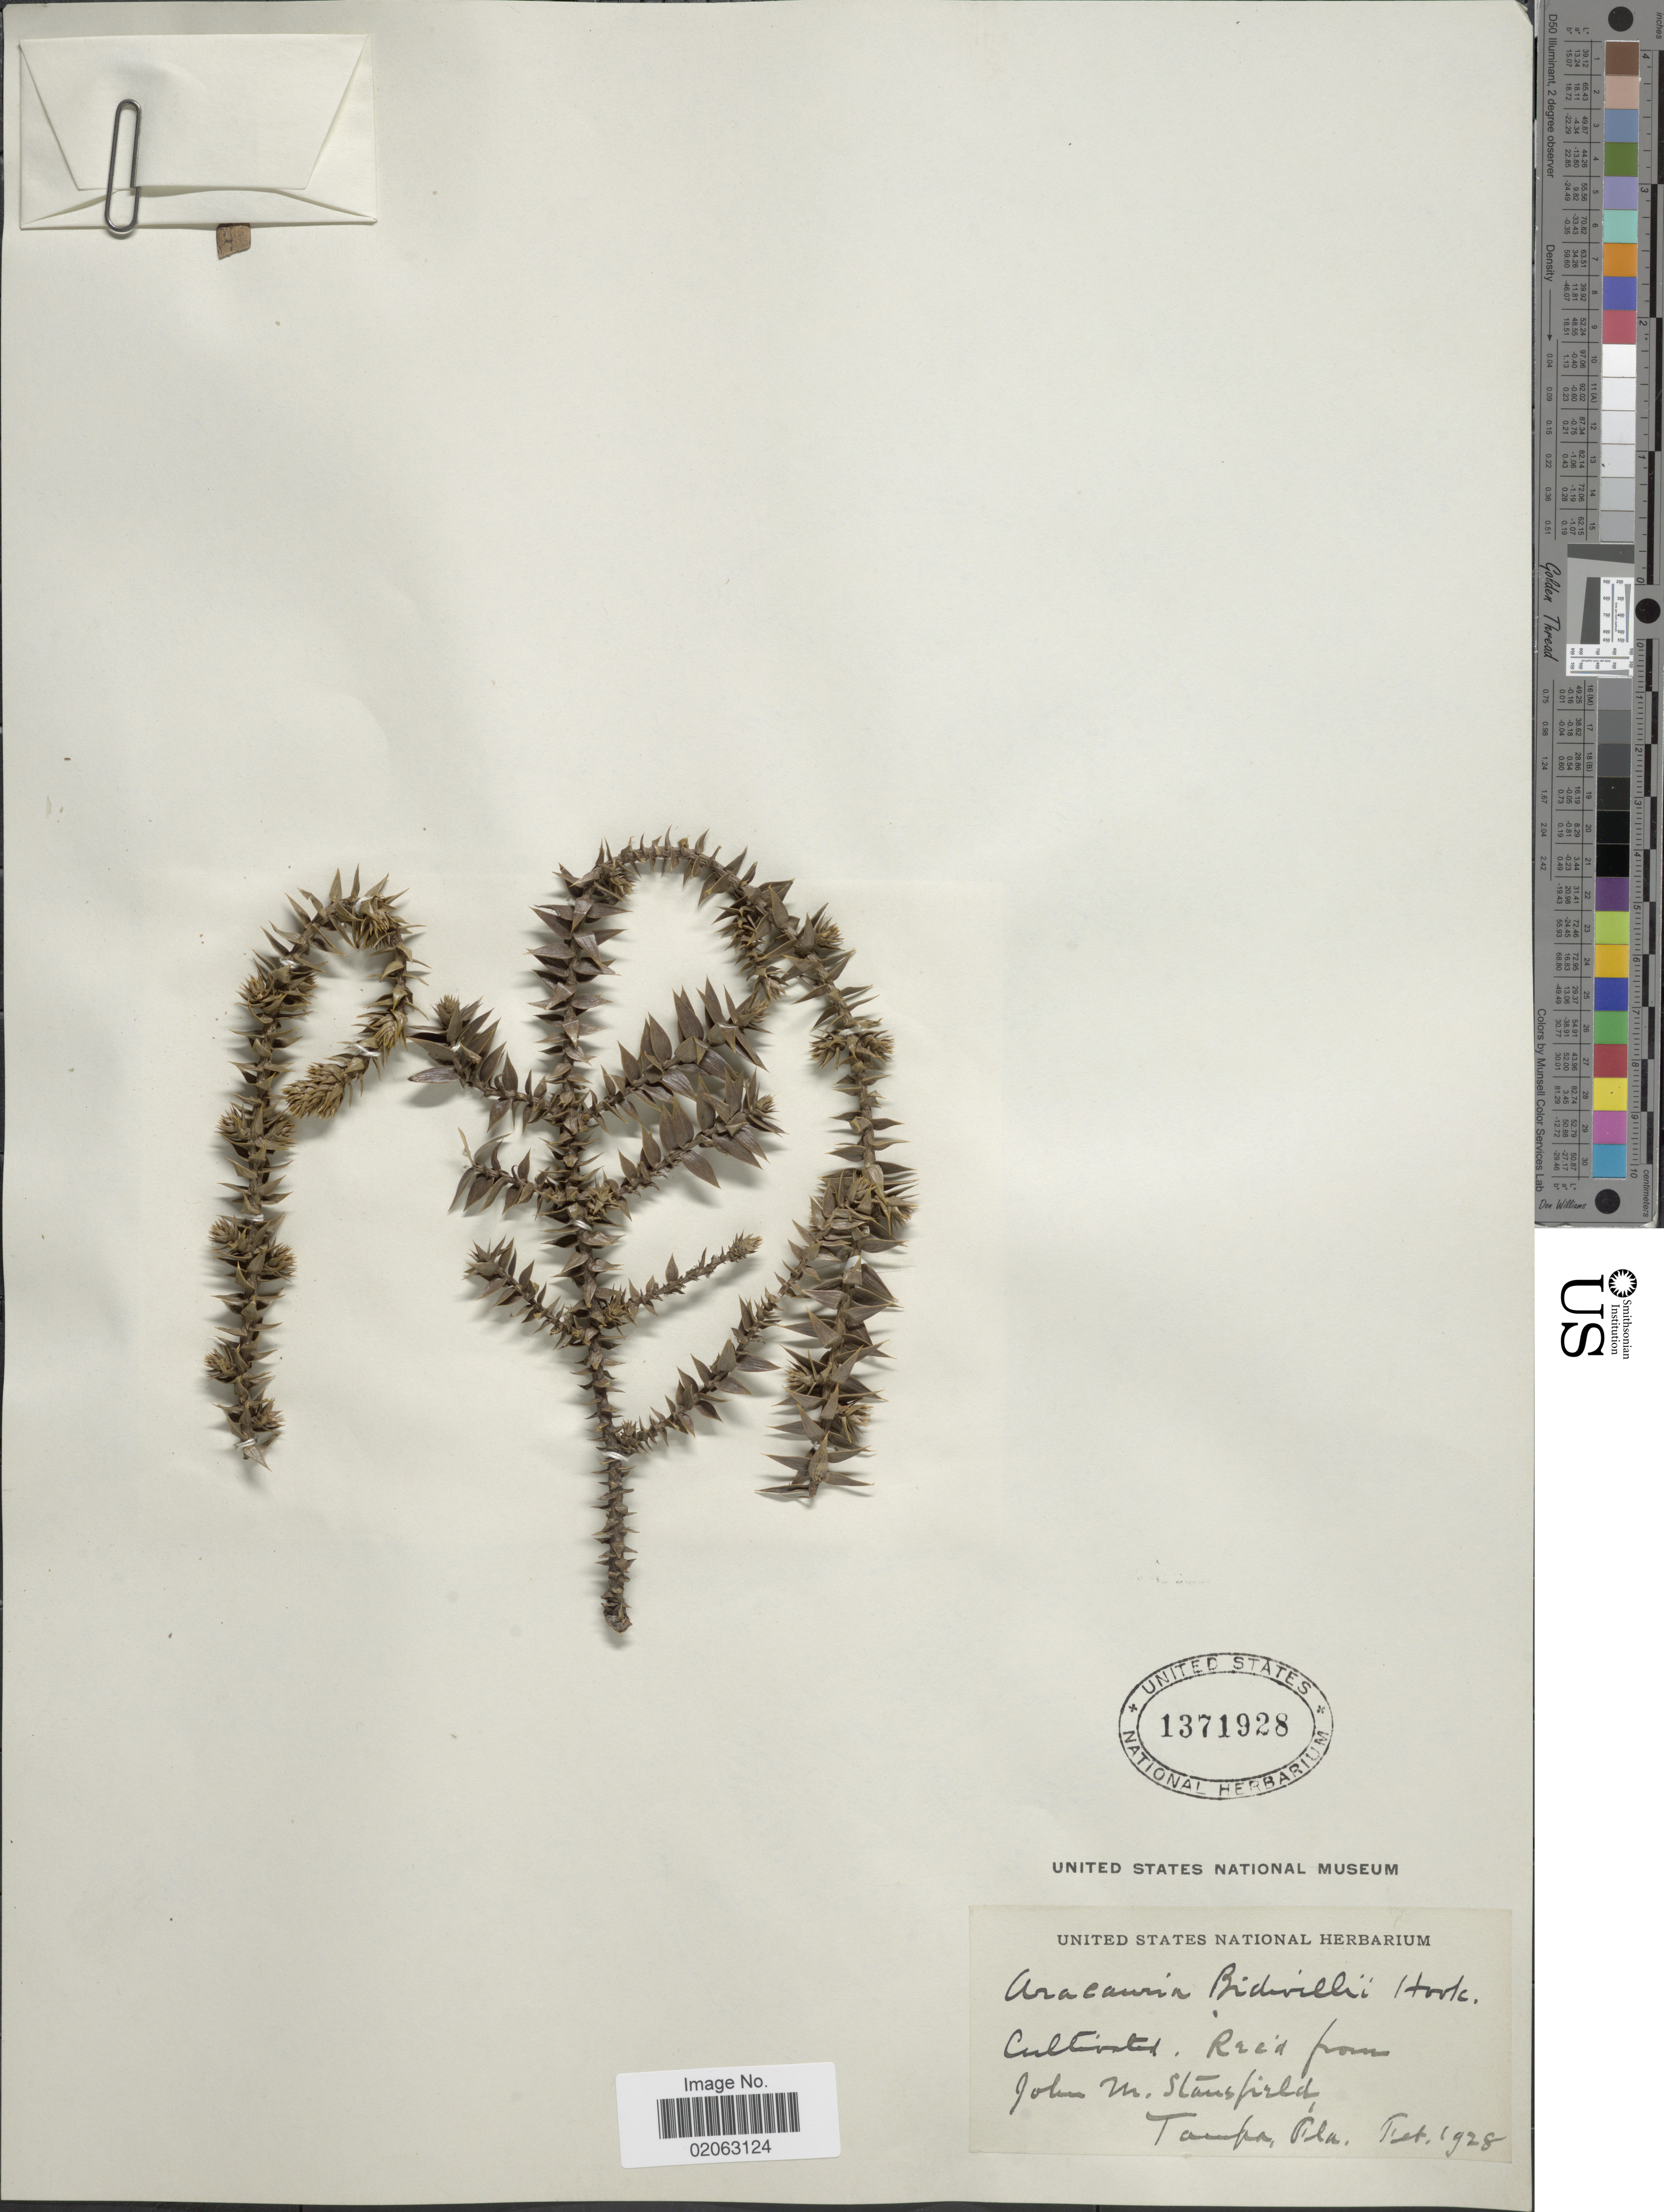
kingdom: Plantae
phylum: Tracheophyta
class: Pinopsida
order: Pinales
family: Araucariaceae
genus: Araucaria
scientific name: Araucaria bidwillii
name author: Hook.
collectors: ex herb. United States National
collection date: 1928-02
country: United States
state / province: Florida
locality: Cultivated, Tampa.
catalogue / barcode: US 1371928